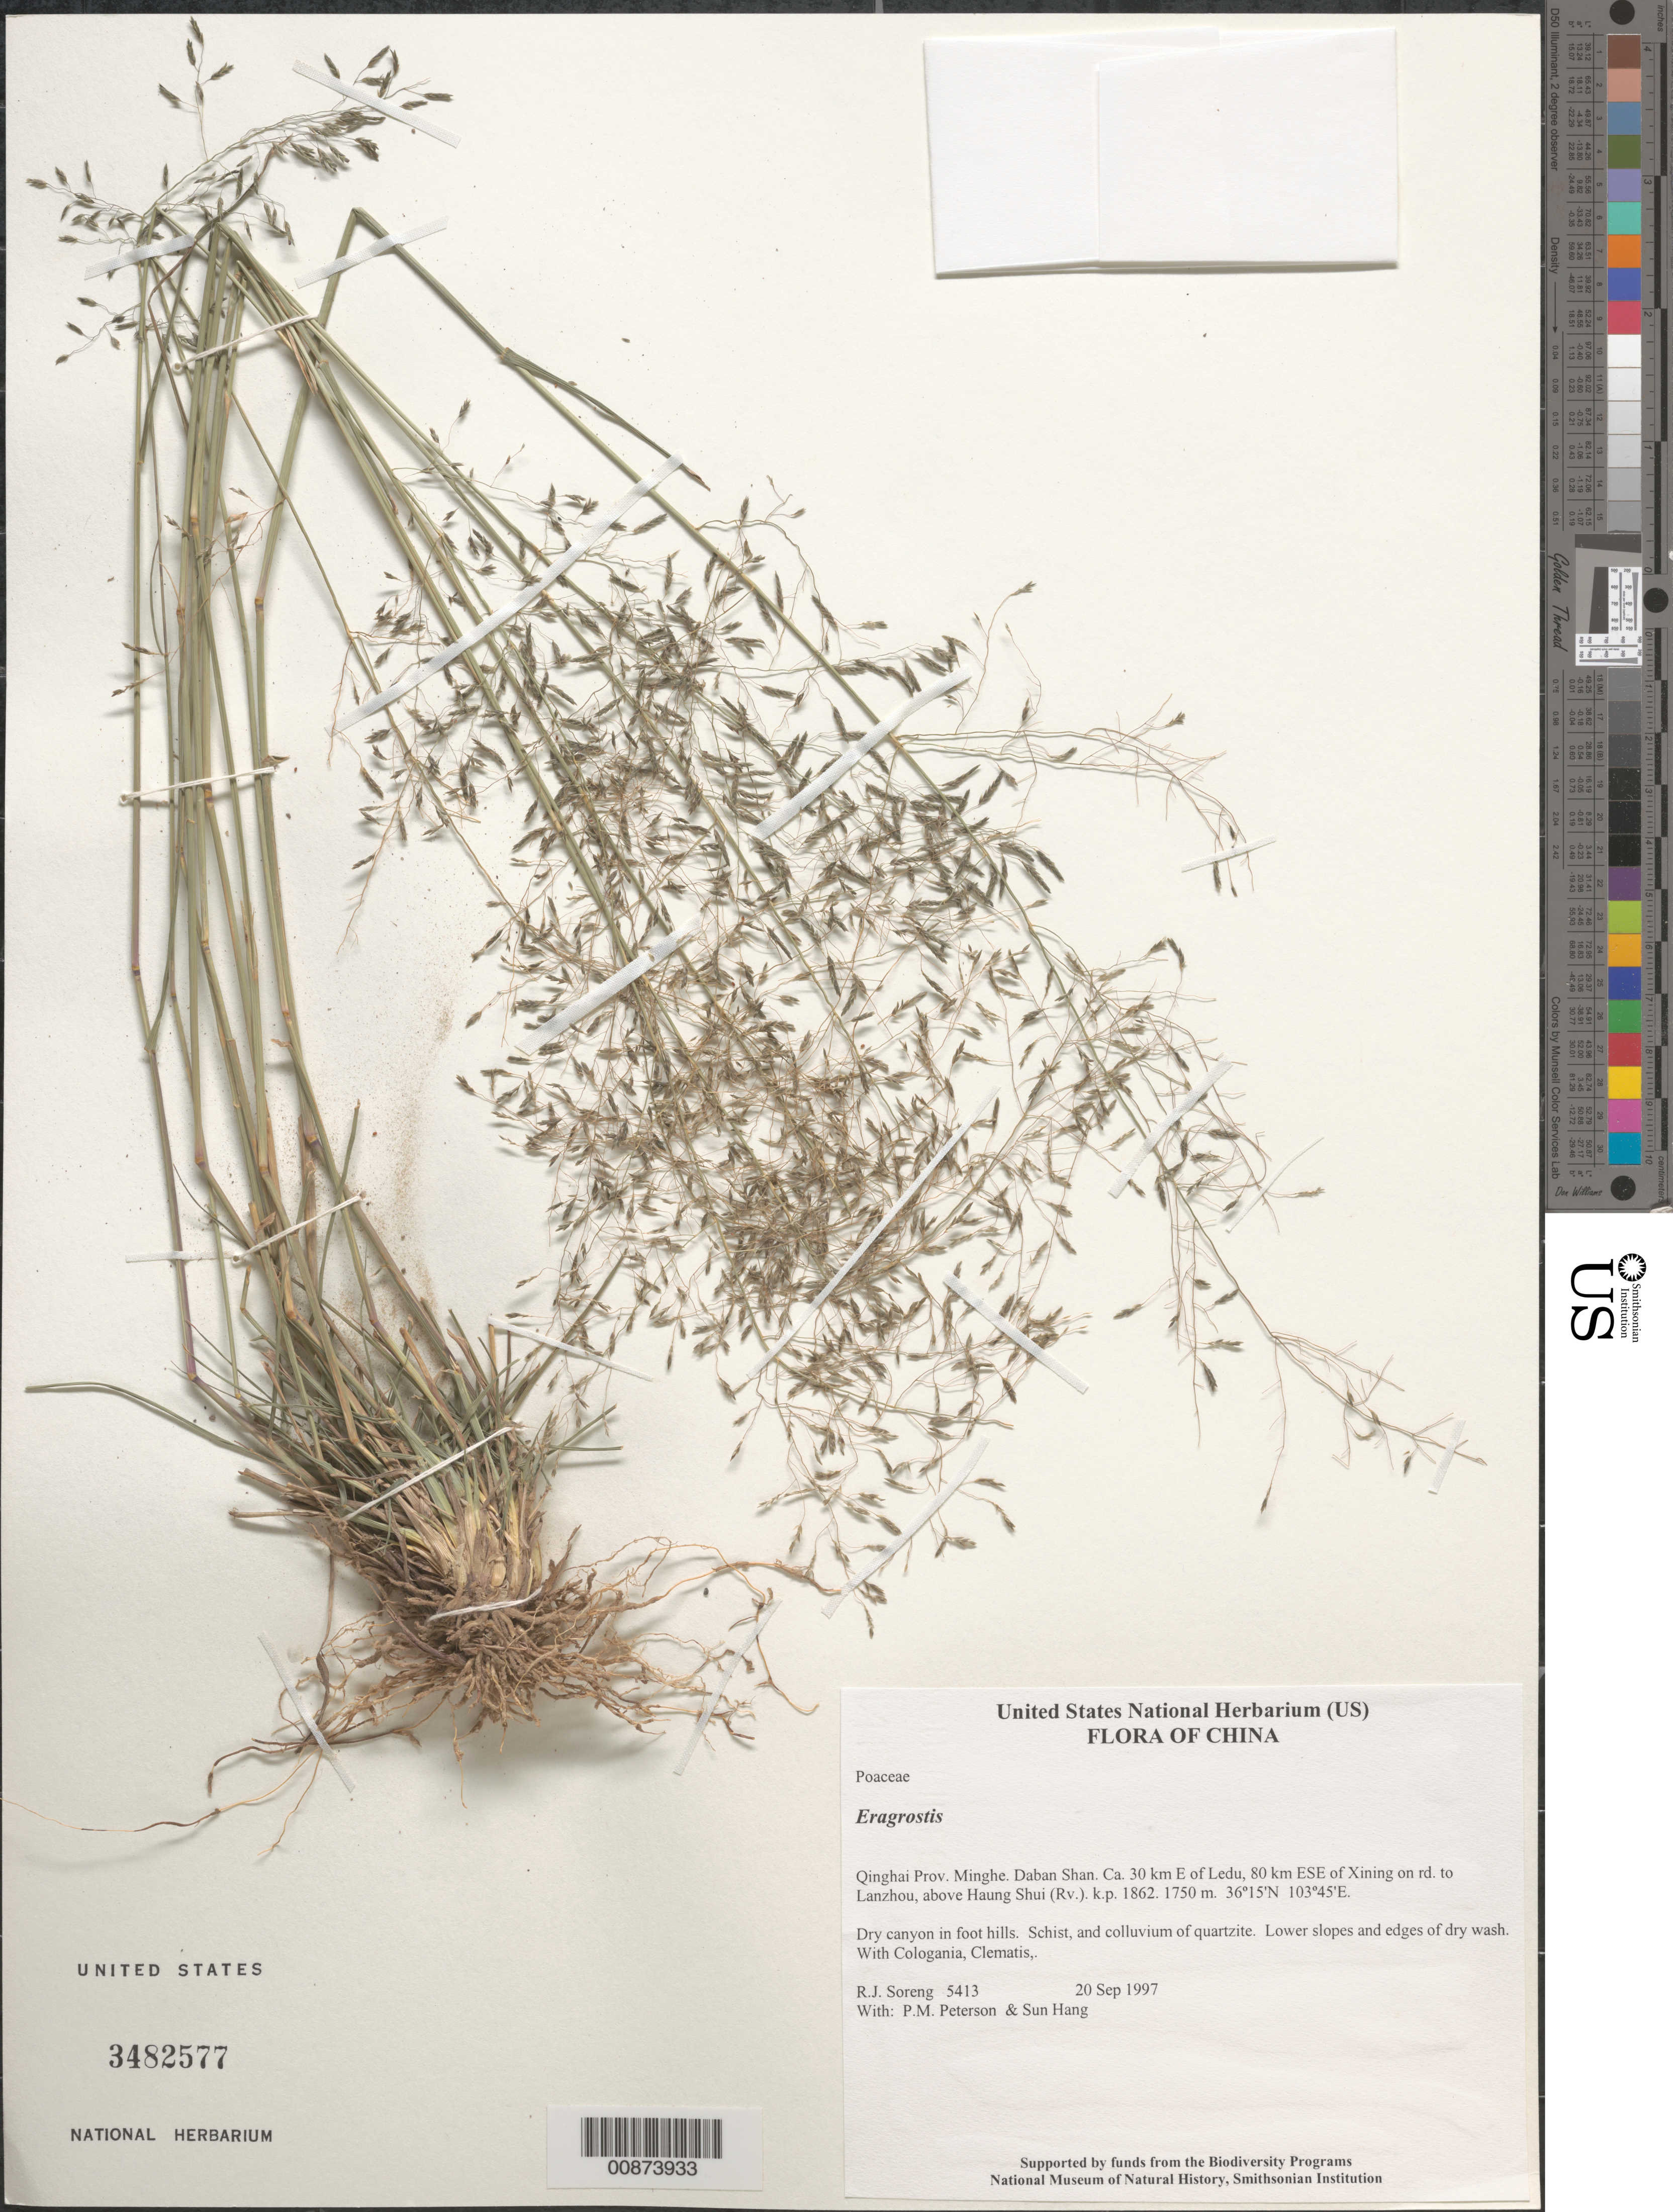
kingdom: Plantae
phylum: Tracheophyta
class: Liliopsida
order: Poales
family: Poaceae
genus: Eragrostis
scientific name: Eragrostis sp.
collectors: R. J. Soreng, P. M. Peterson & Sun Hang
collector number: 5413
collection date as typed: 20 Sep 1997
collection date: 1997-09-20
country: China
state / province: Qinghai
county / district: Minghe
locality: Daban Shan. Ca. 30 km E of Ledu, 80 km ESE of Xining on rd. to Lanzhou, above Haung Shui (Rv.). k.p. 1862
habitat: Dry canyon in foot hills. Schist, and colluvium of quartzite. Lower slopes and edges of dry wash. With Cologania, Clematis,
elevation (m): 1750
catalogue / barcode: US 3482577